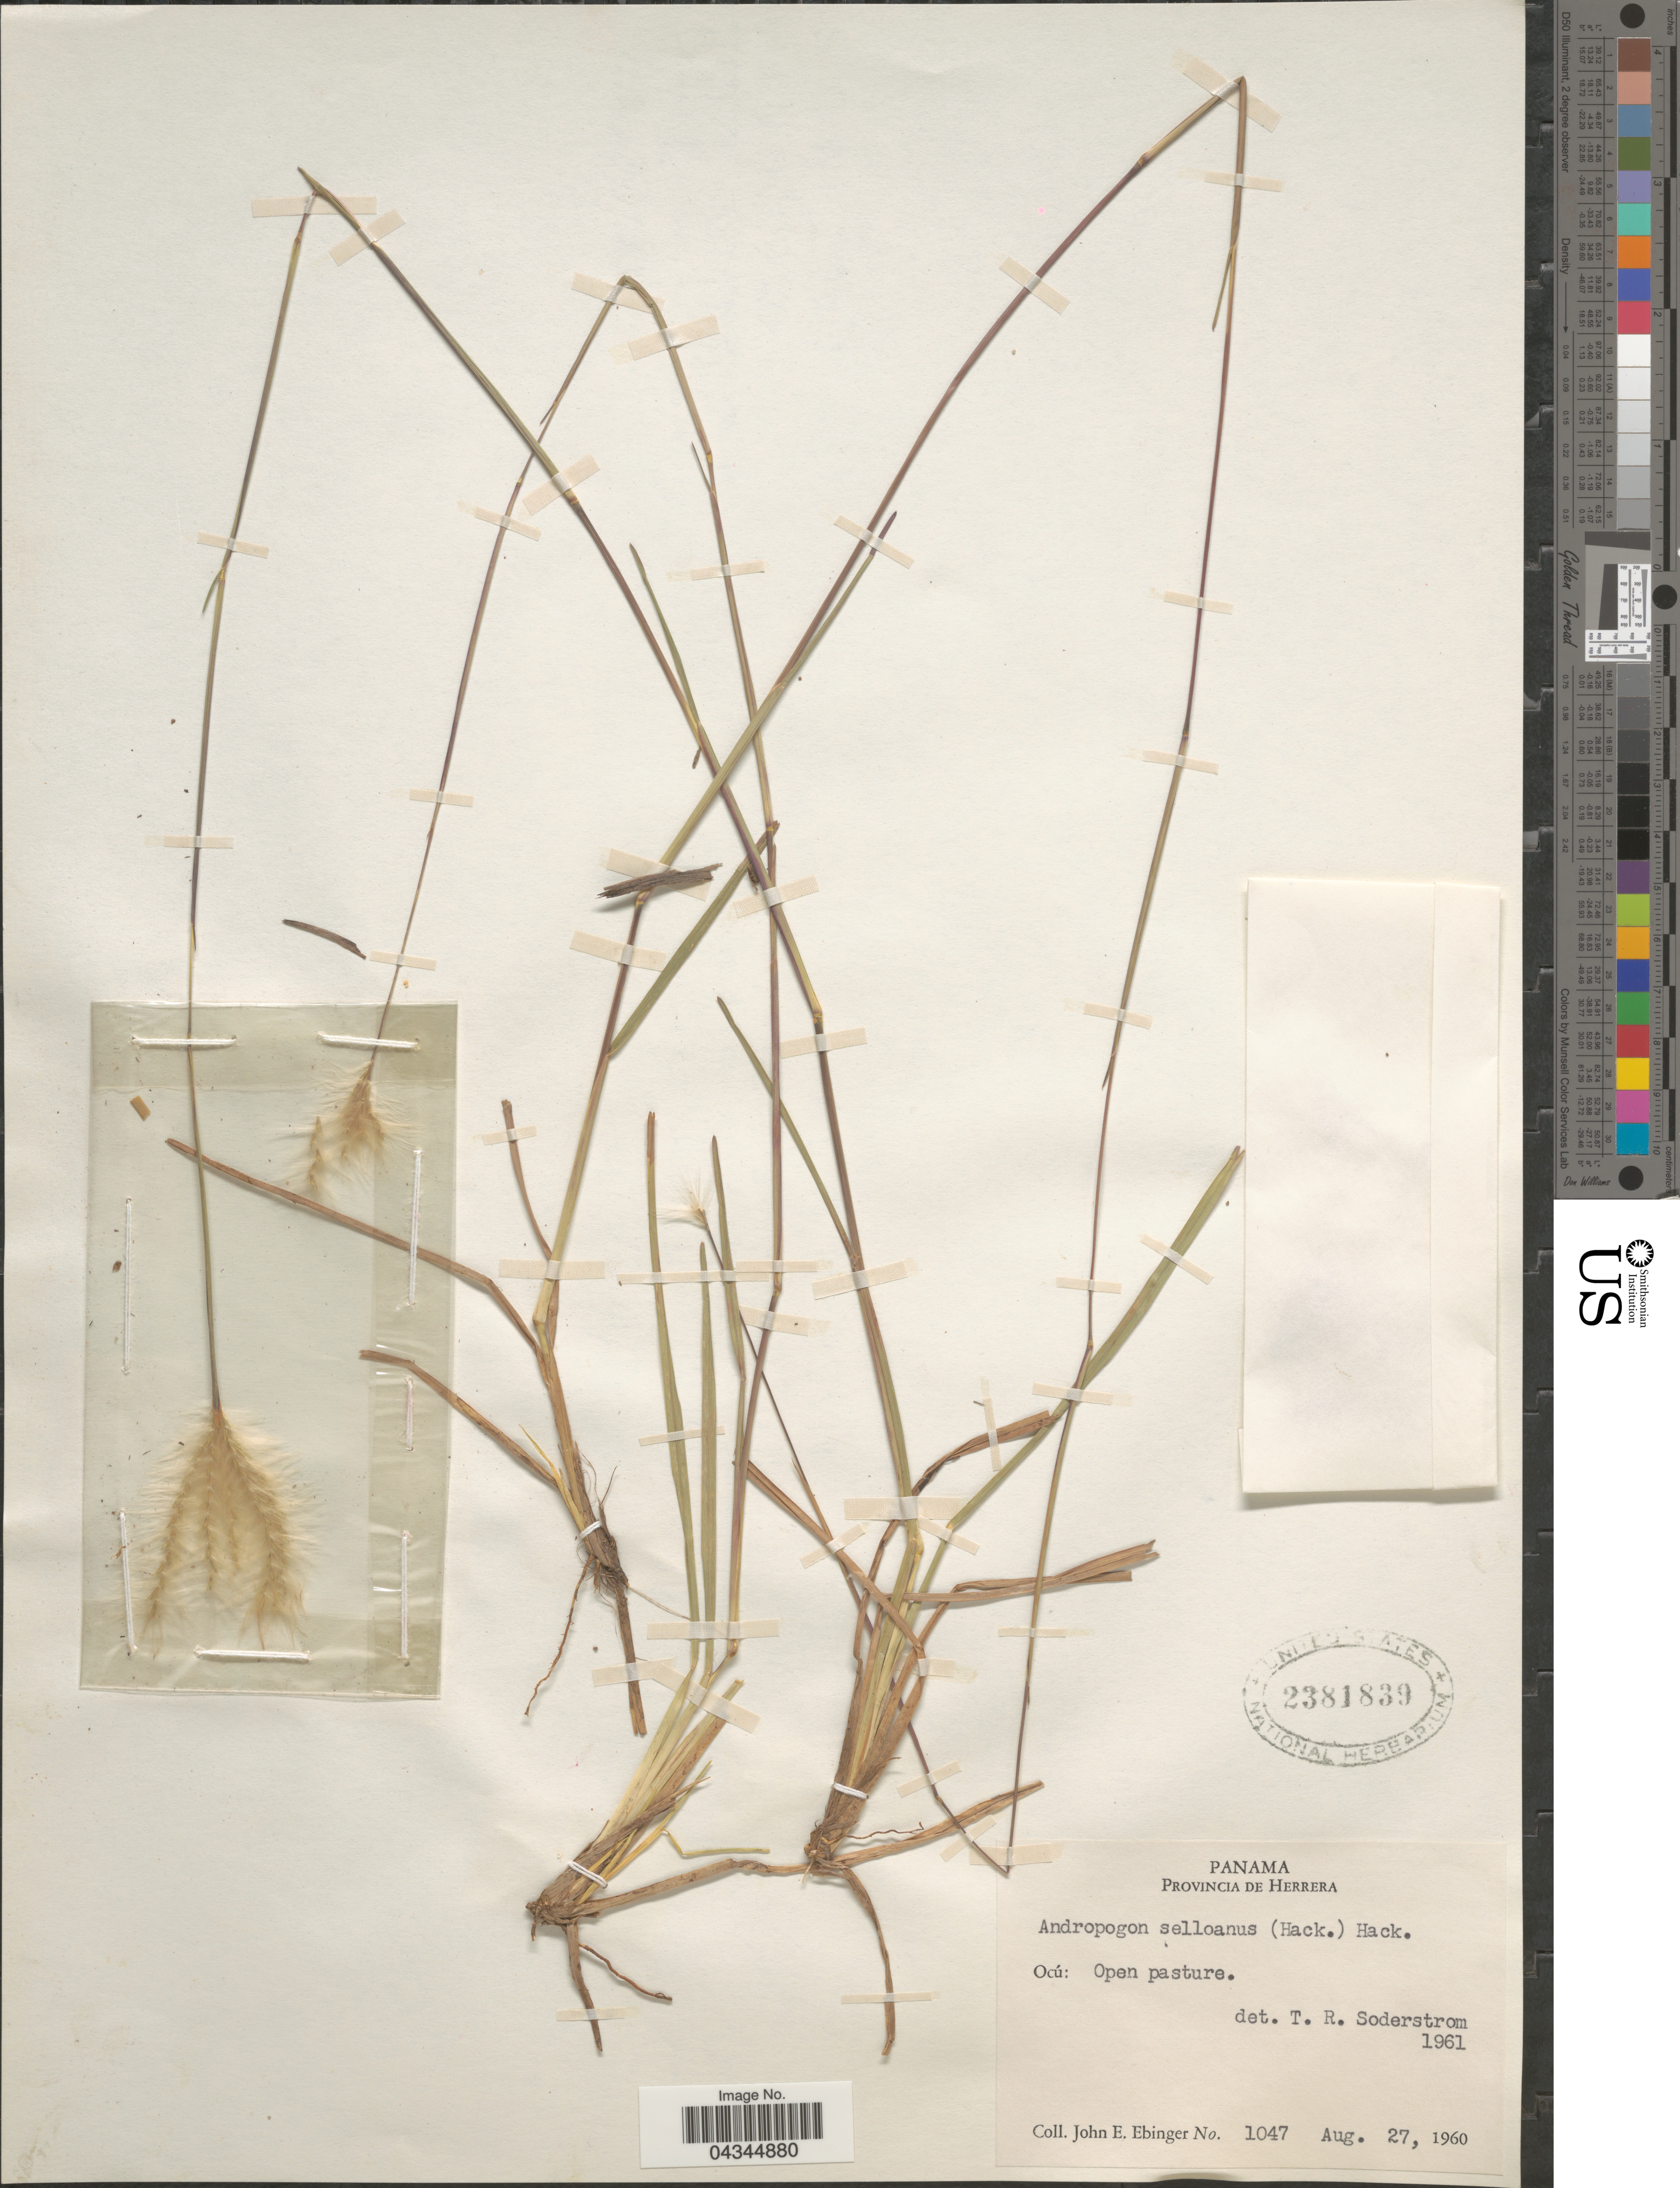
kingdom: Plantae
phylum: Tracheophyta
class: Liliopsida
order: Poales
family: Poaceae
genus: Andropogon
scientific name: Andropogon selloanus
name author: (Hack.) Hack.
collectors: J. Ebinger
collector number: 1047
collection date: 1960-08-27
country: Panama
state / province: Herrera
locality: Ocú: Open pasture.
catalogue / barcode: US 2381839